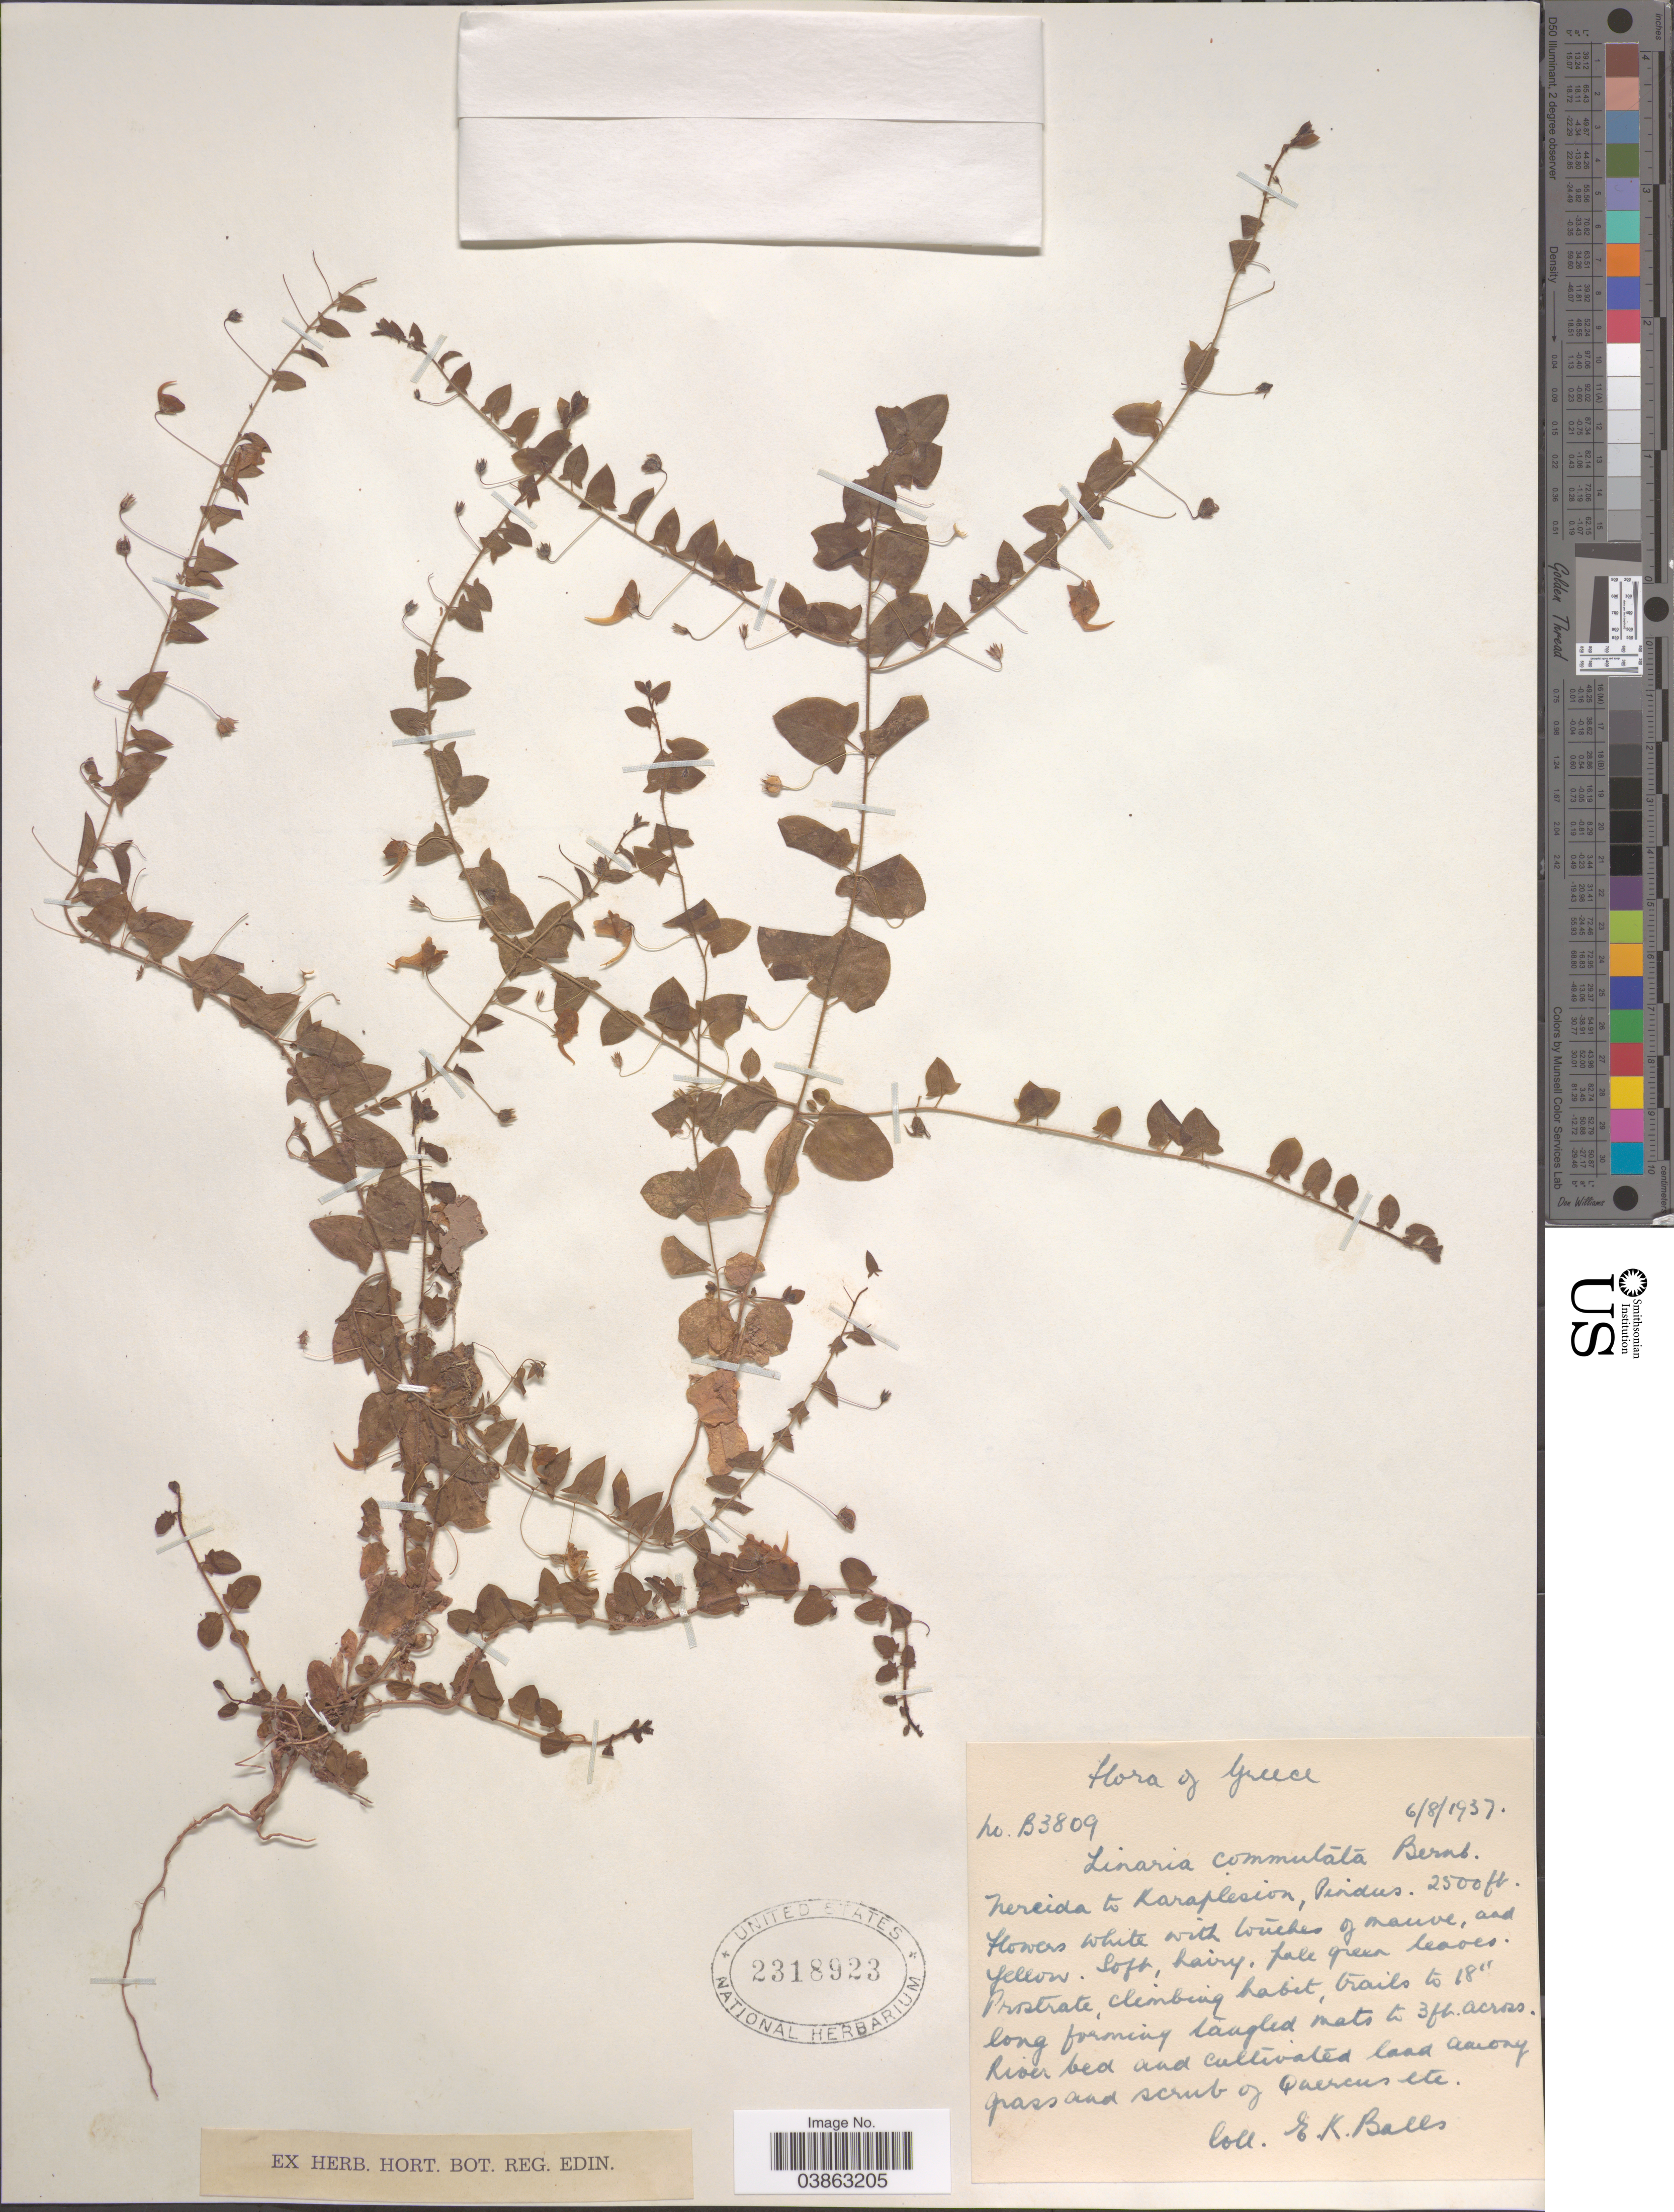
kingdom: Plantae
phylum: Tracheophyta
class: Magnoliopsida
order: Lamiales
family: Plantaginaceae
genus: Linaria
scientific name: Linaria commutata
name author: Bernh. ex Rchb.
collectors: E. K. Balls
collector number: B3809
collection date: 1937-08-06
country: Greece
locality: Nereida to Karaplesion, Pindus.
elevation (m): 762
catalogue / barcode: US 2318923